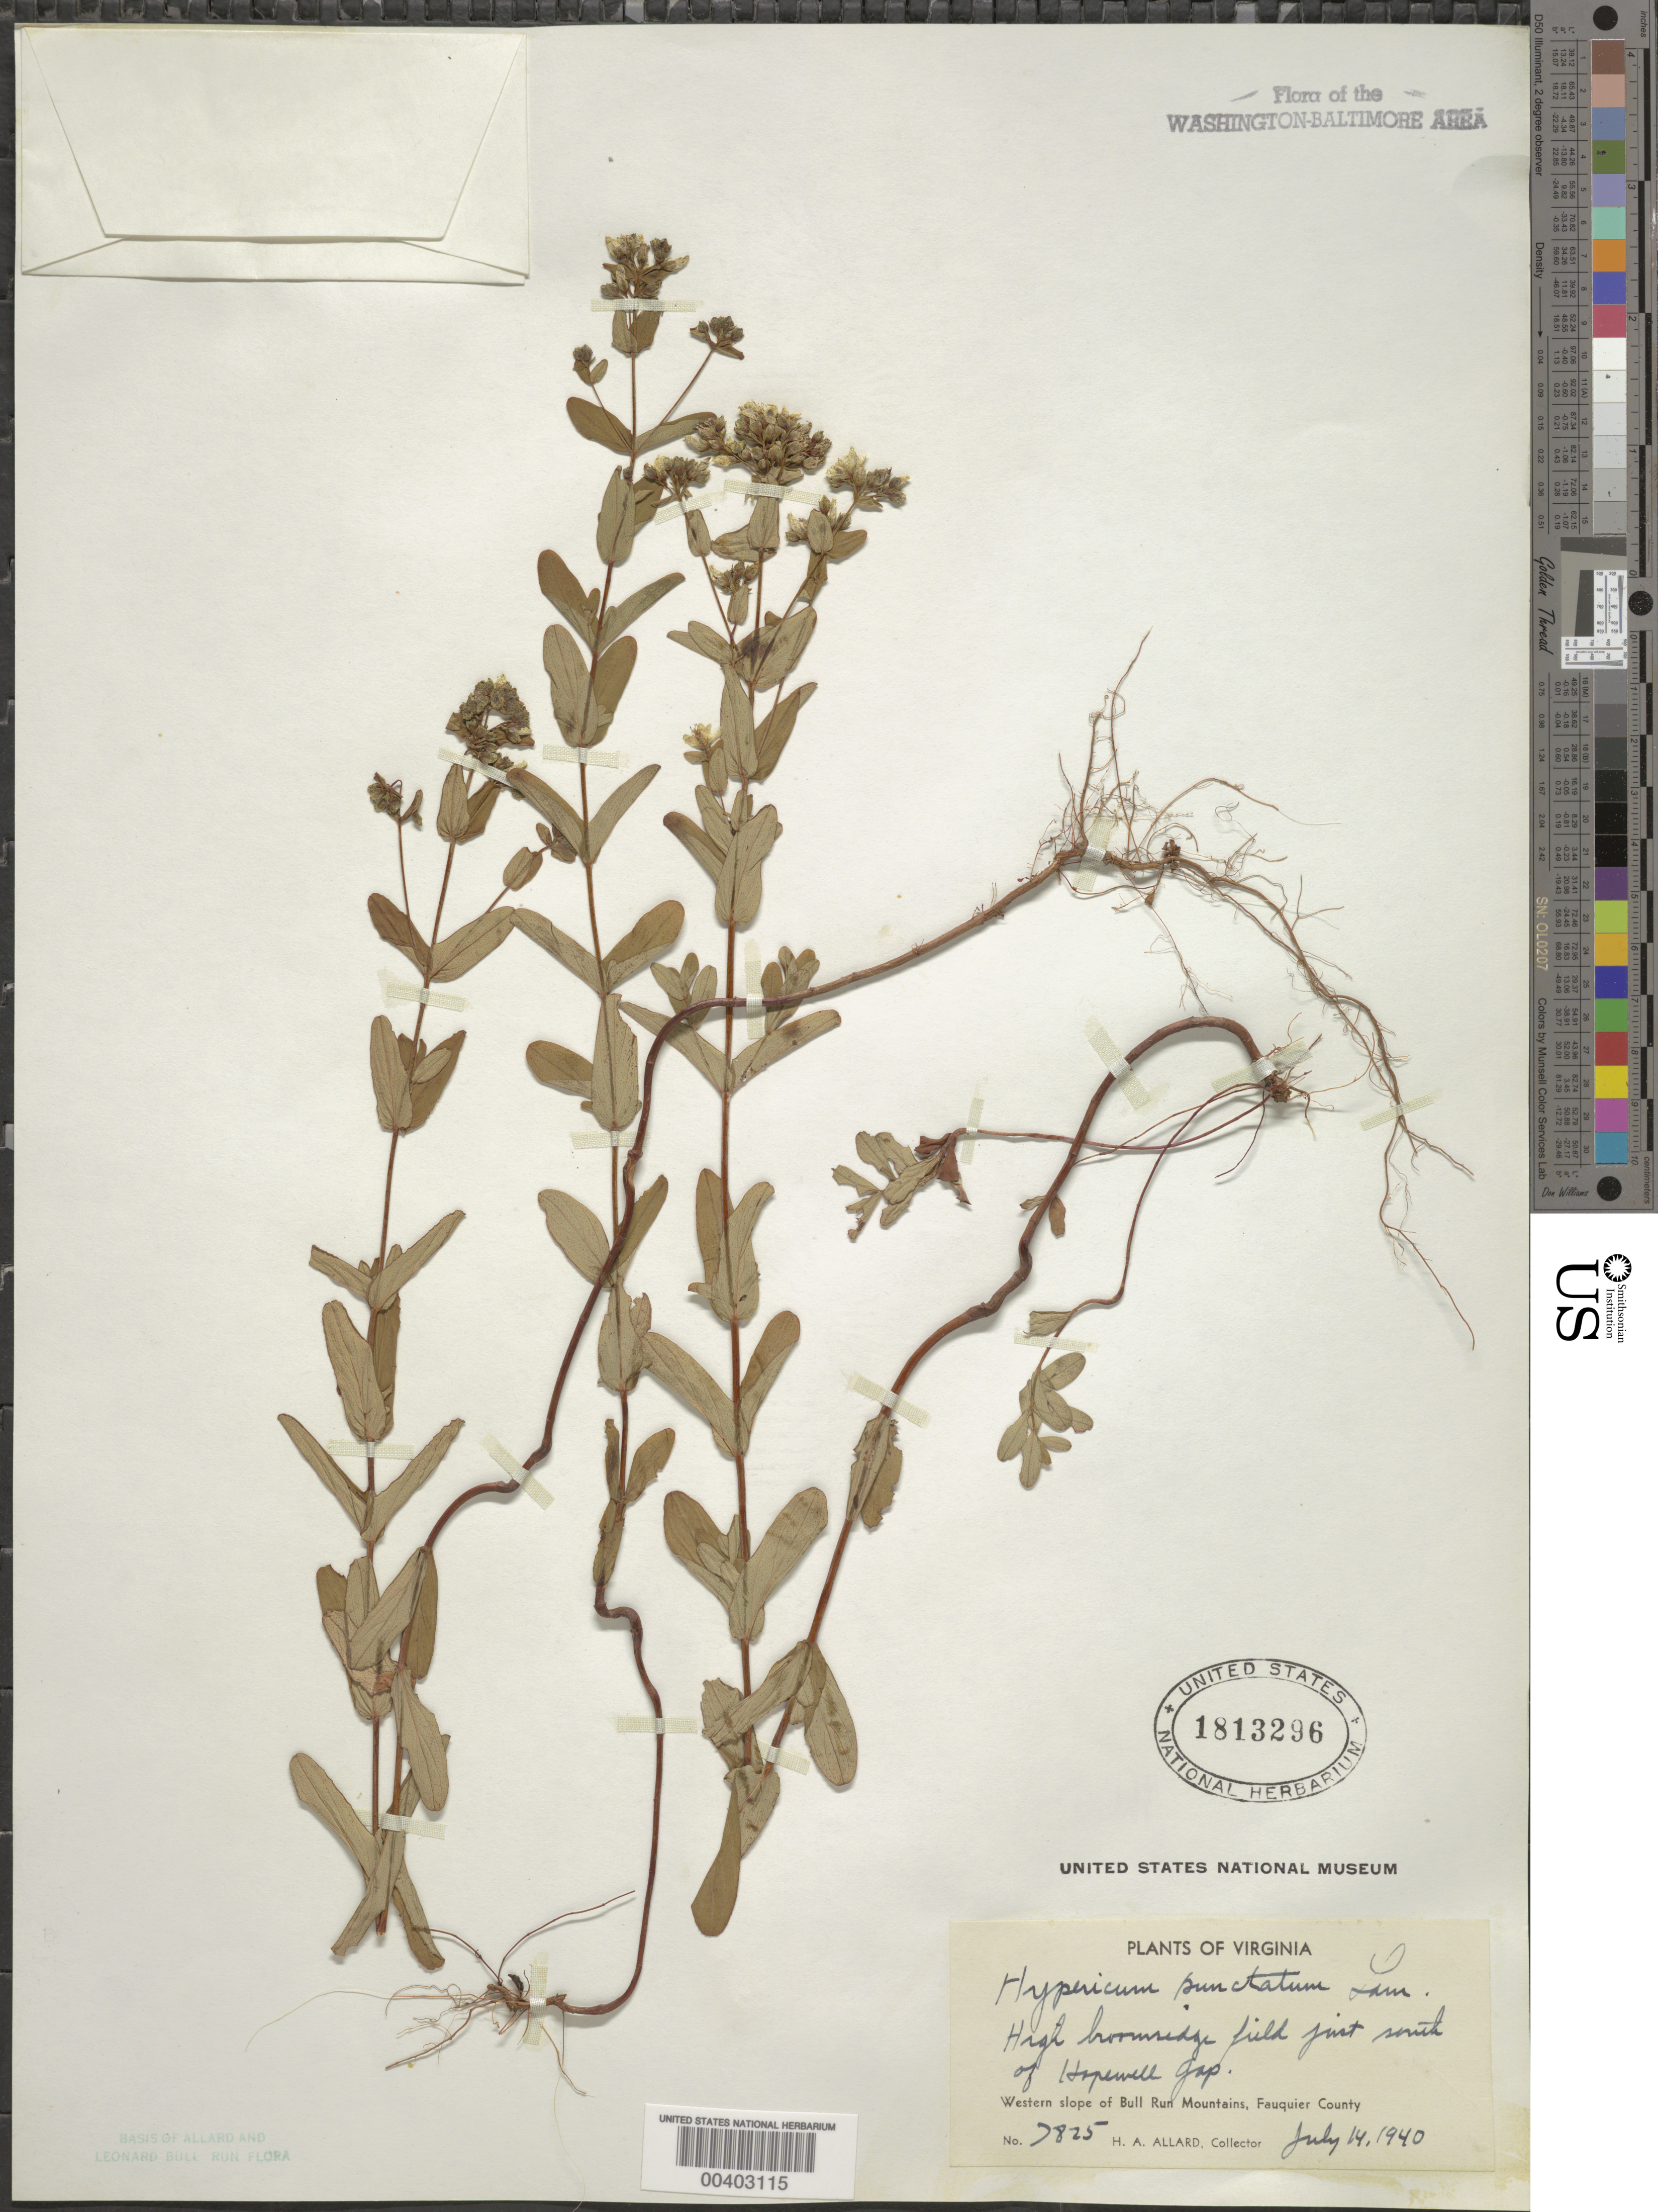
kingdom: Plantae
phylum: Tracheophyta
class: Magnoliopsida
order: Malpighiales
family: Hypericaceae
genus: Hypericum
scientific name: Hypericum punctatum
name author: Lam.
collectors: H. A. Allard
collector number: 7825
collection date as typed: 14 Jul 1940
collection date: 1940-07-14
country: United States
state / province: Virginia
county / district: Fauquier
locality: South of Hopewell Gap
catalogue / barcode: US 1813296